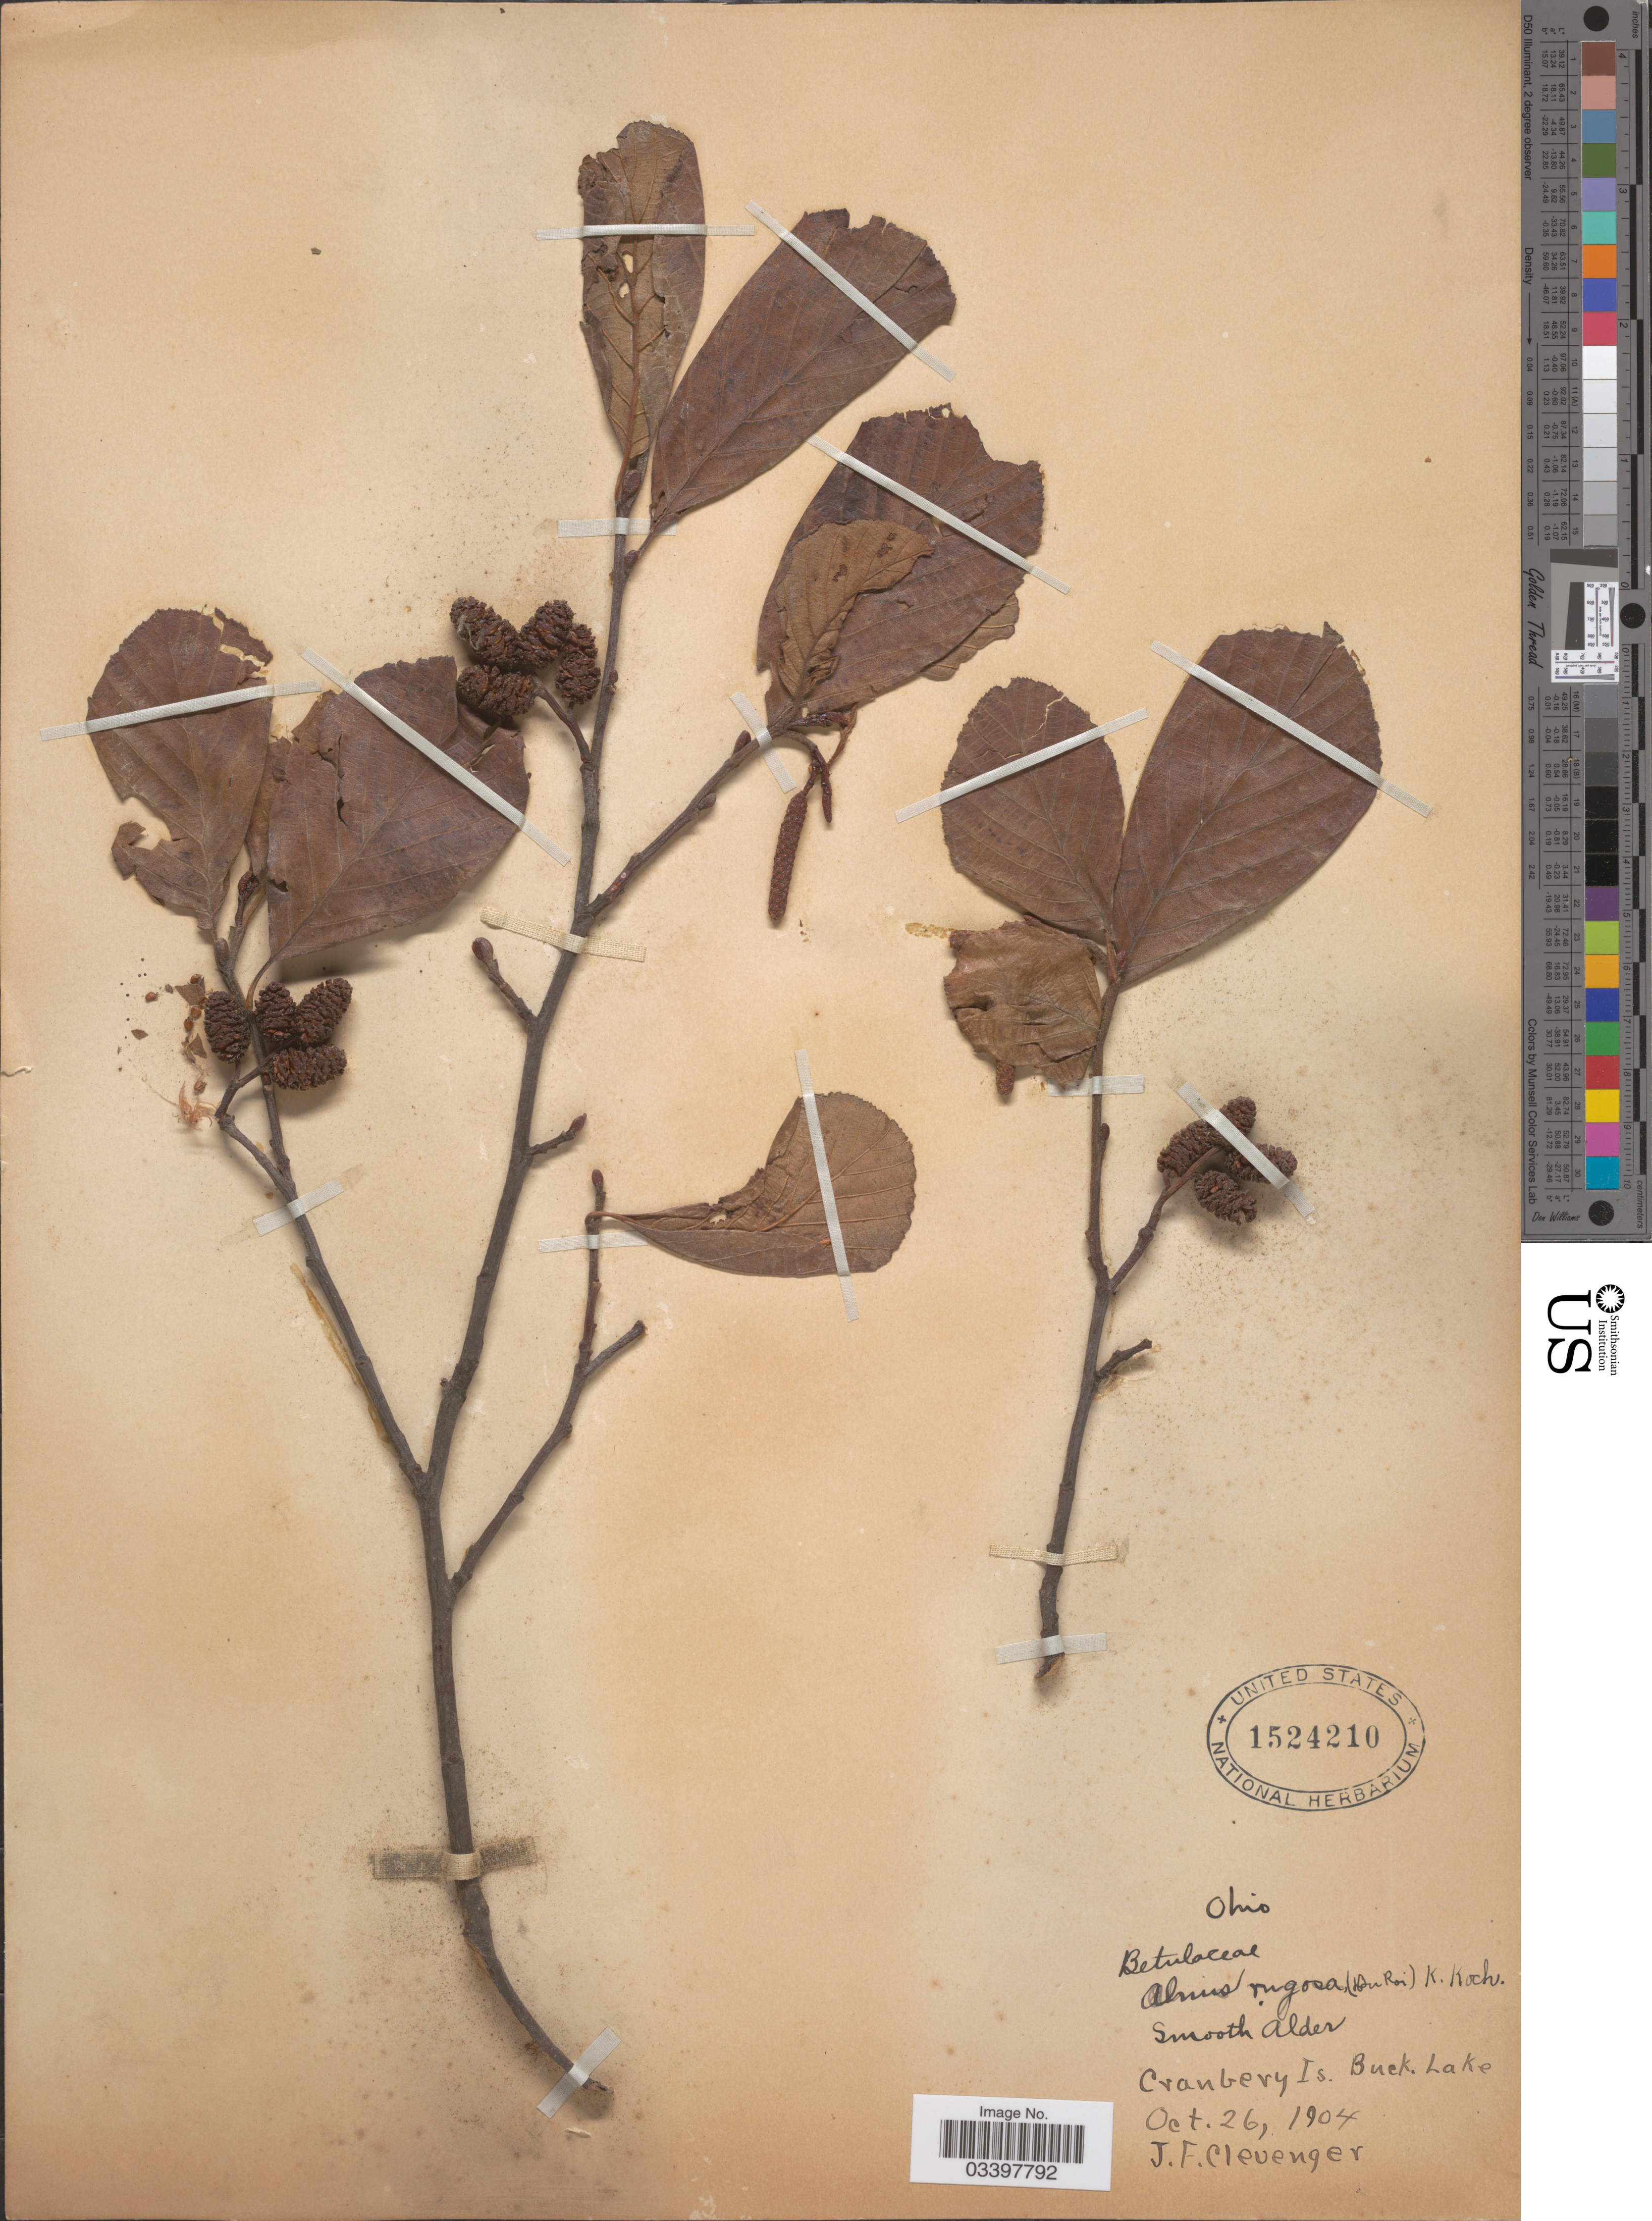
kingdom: Plantae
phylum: Tracheophyta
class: Magnoliopsida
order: Fagales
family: Betulaceae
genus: Alnus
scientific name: Alnus incana subsp. rugosa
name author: (Du Roi) R.T. Clausen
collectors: J. F. Clevenger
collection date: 1904-10-26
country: United States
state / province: Ohio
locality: Cranbery Is. Buck. Lake.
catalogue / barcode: US 1524210